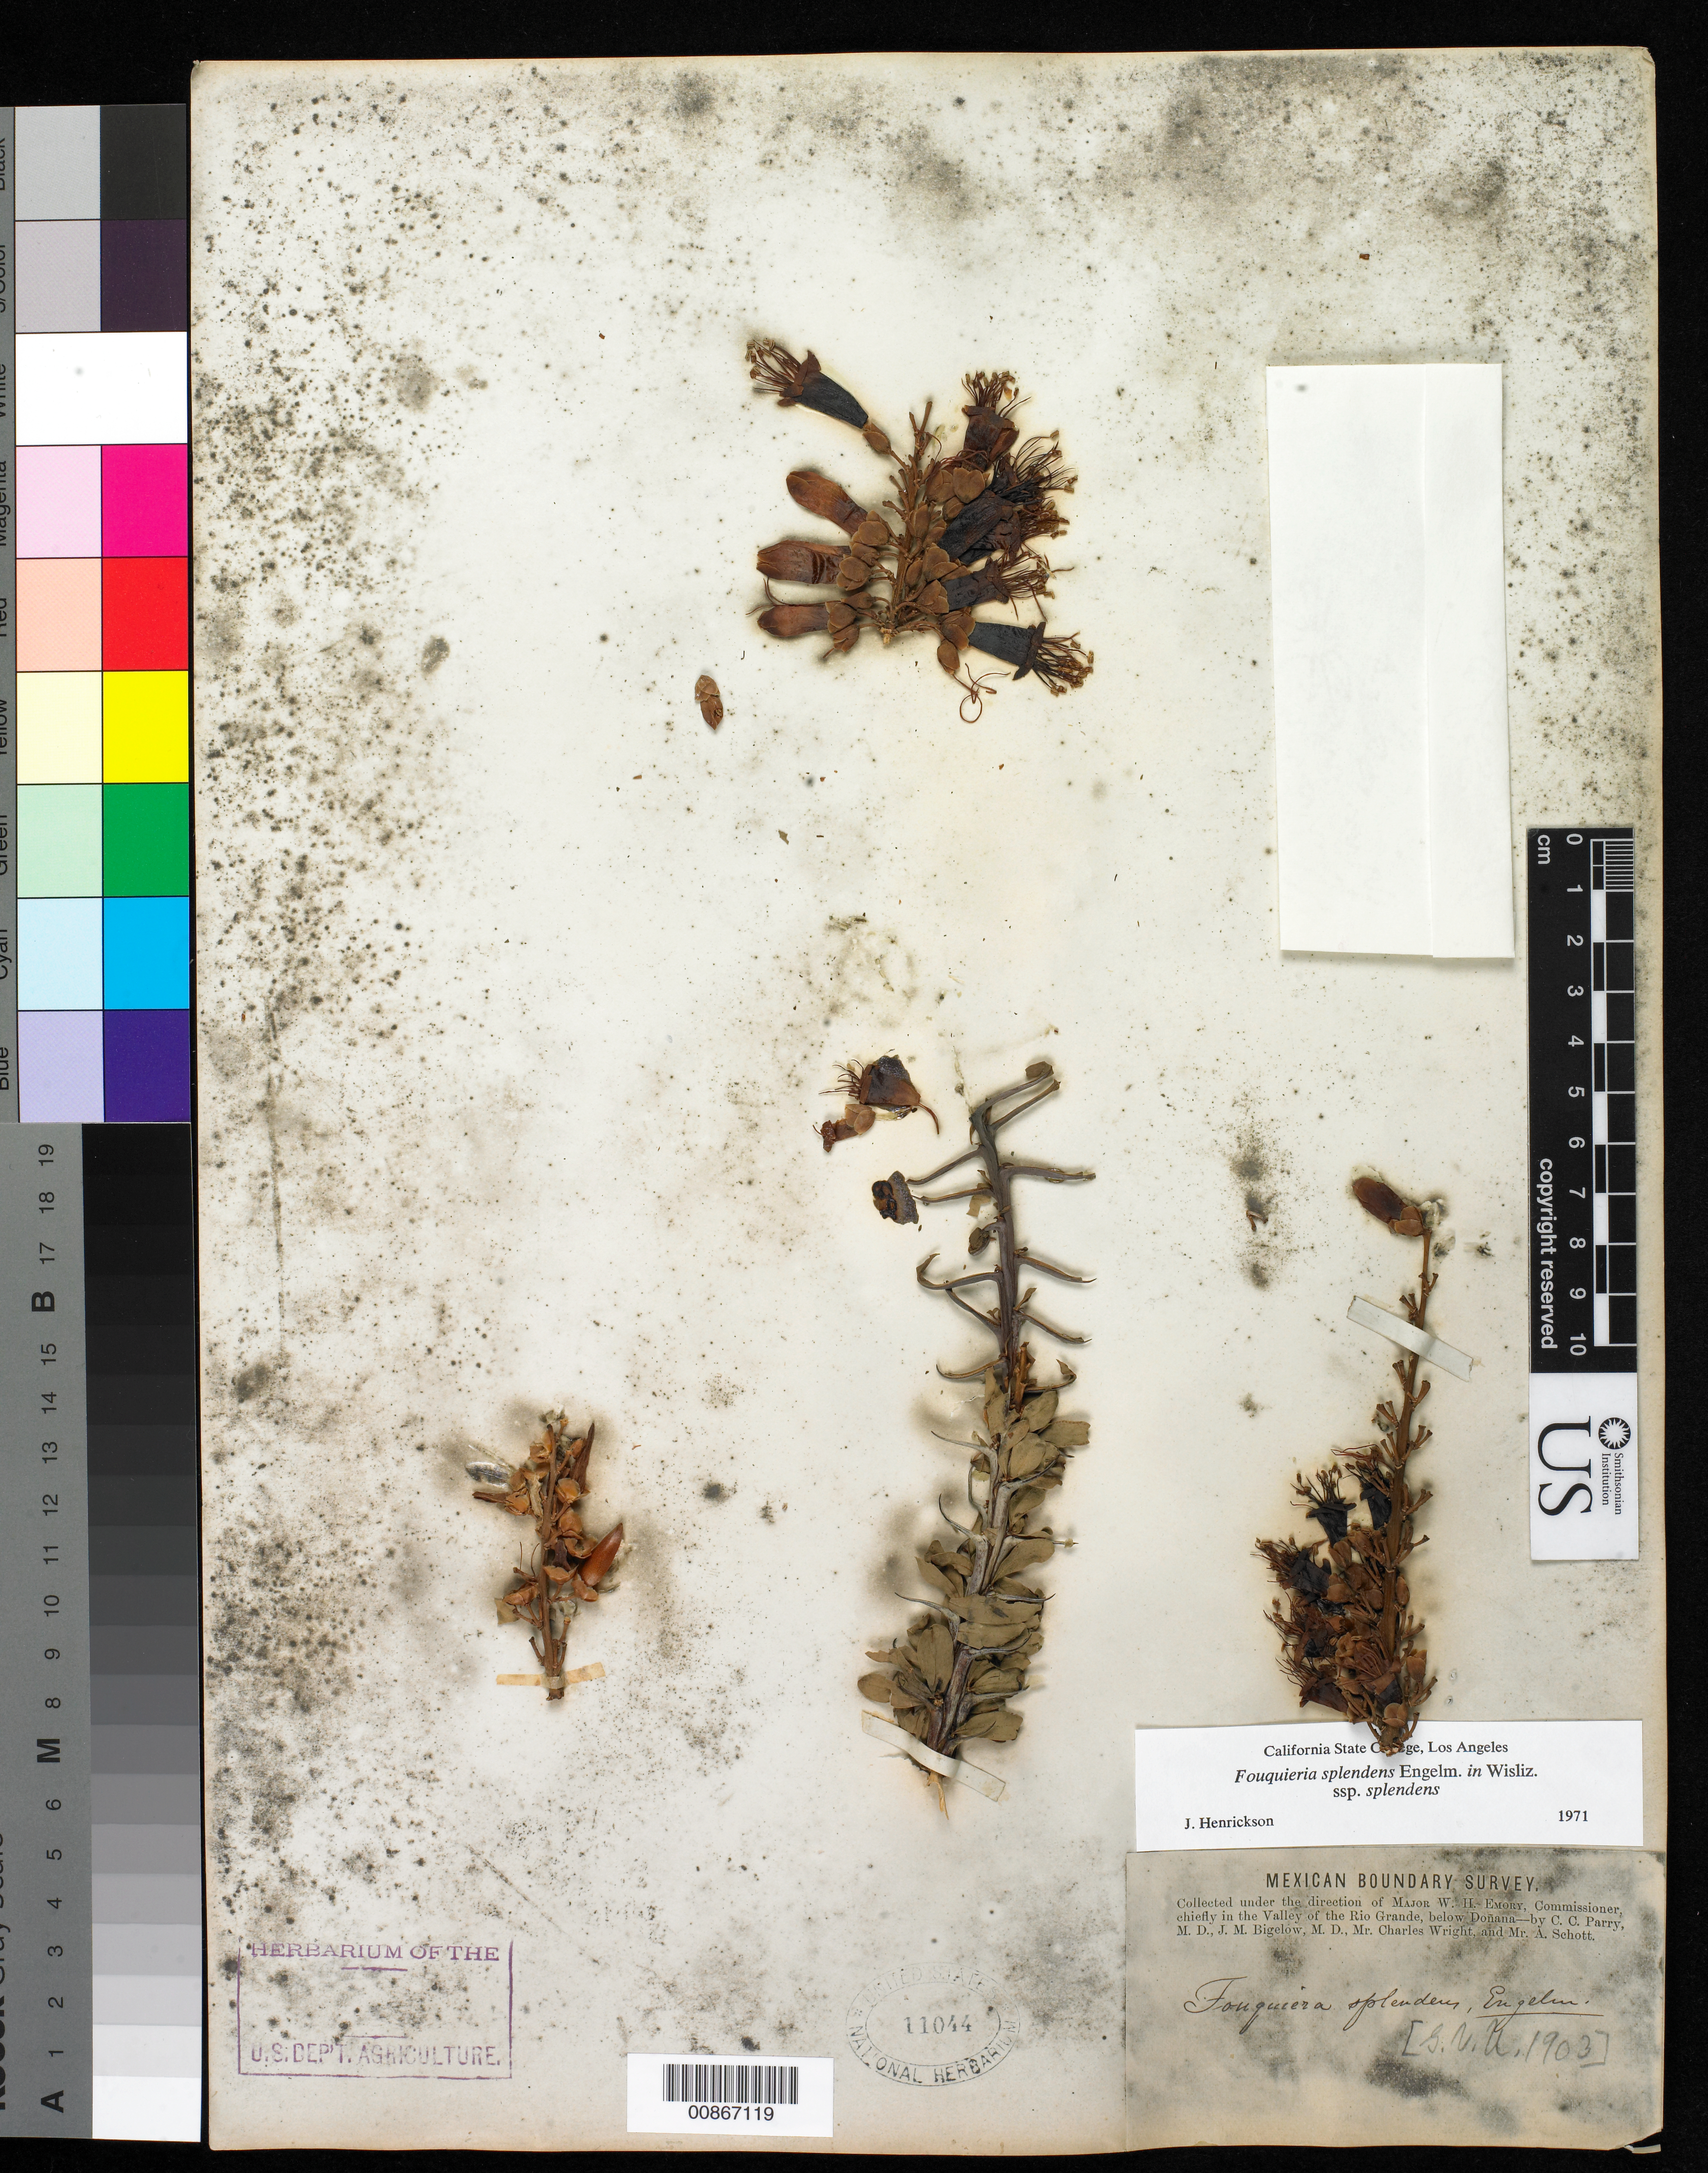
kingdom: Plantae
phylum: Tracheophyta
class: Magnoliopsida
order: Ericales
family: Fouquieriaceae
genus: Fouquieria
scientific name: Fouquieria splendens subsp. splendens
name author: Engelm.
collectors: C. C. Parry, J. M. Bigelow, C. Wright & A. C. V. Schott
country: United States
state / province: New Mexico / Texas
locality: Valley of the Rio Grande, below Doñana.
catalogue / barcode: US 11044